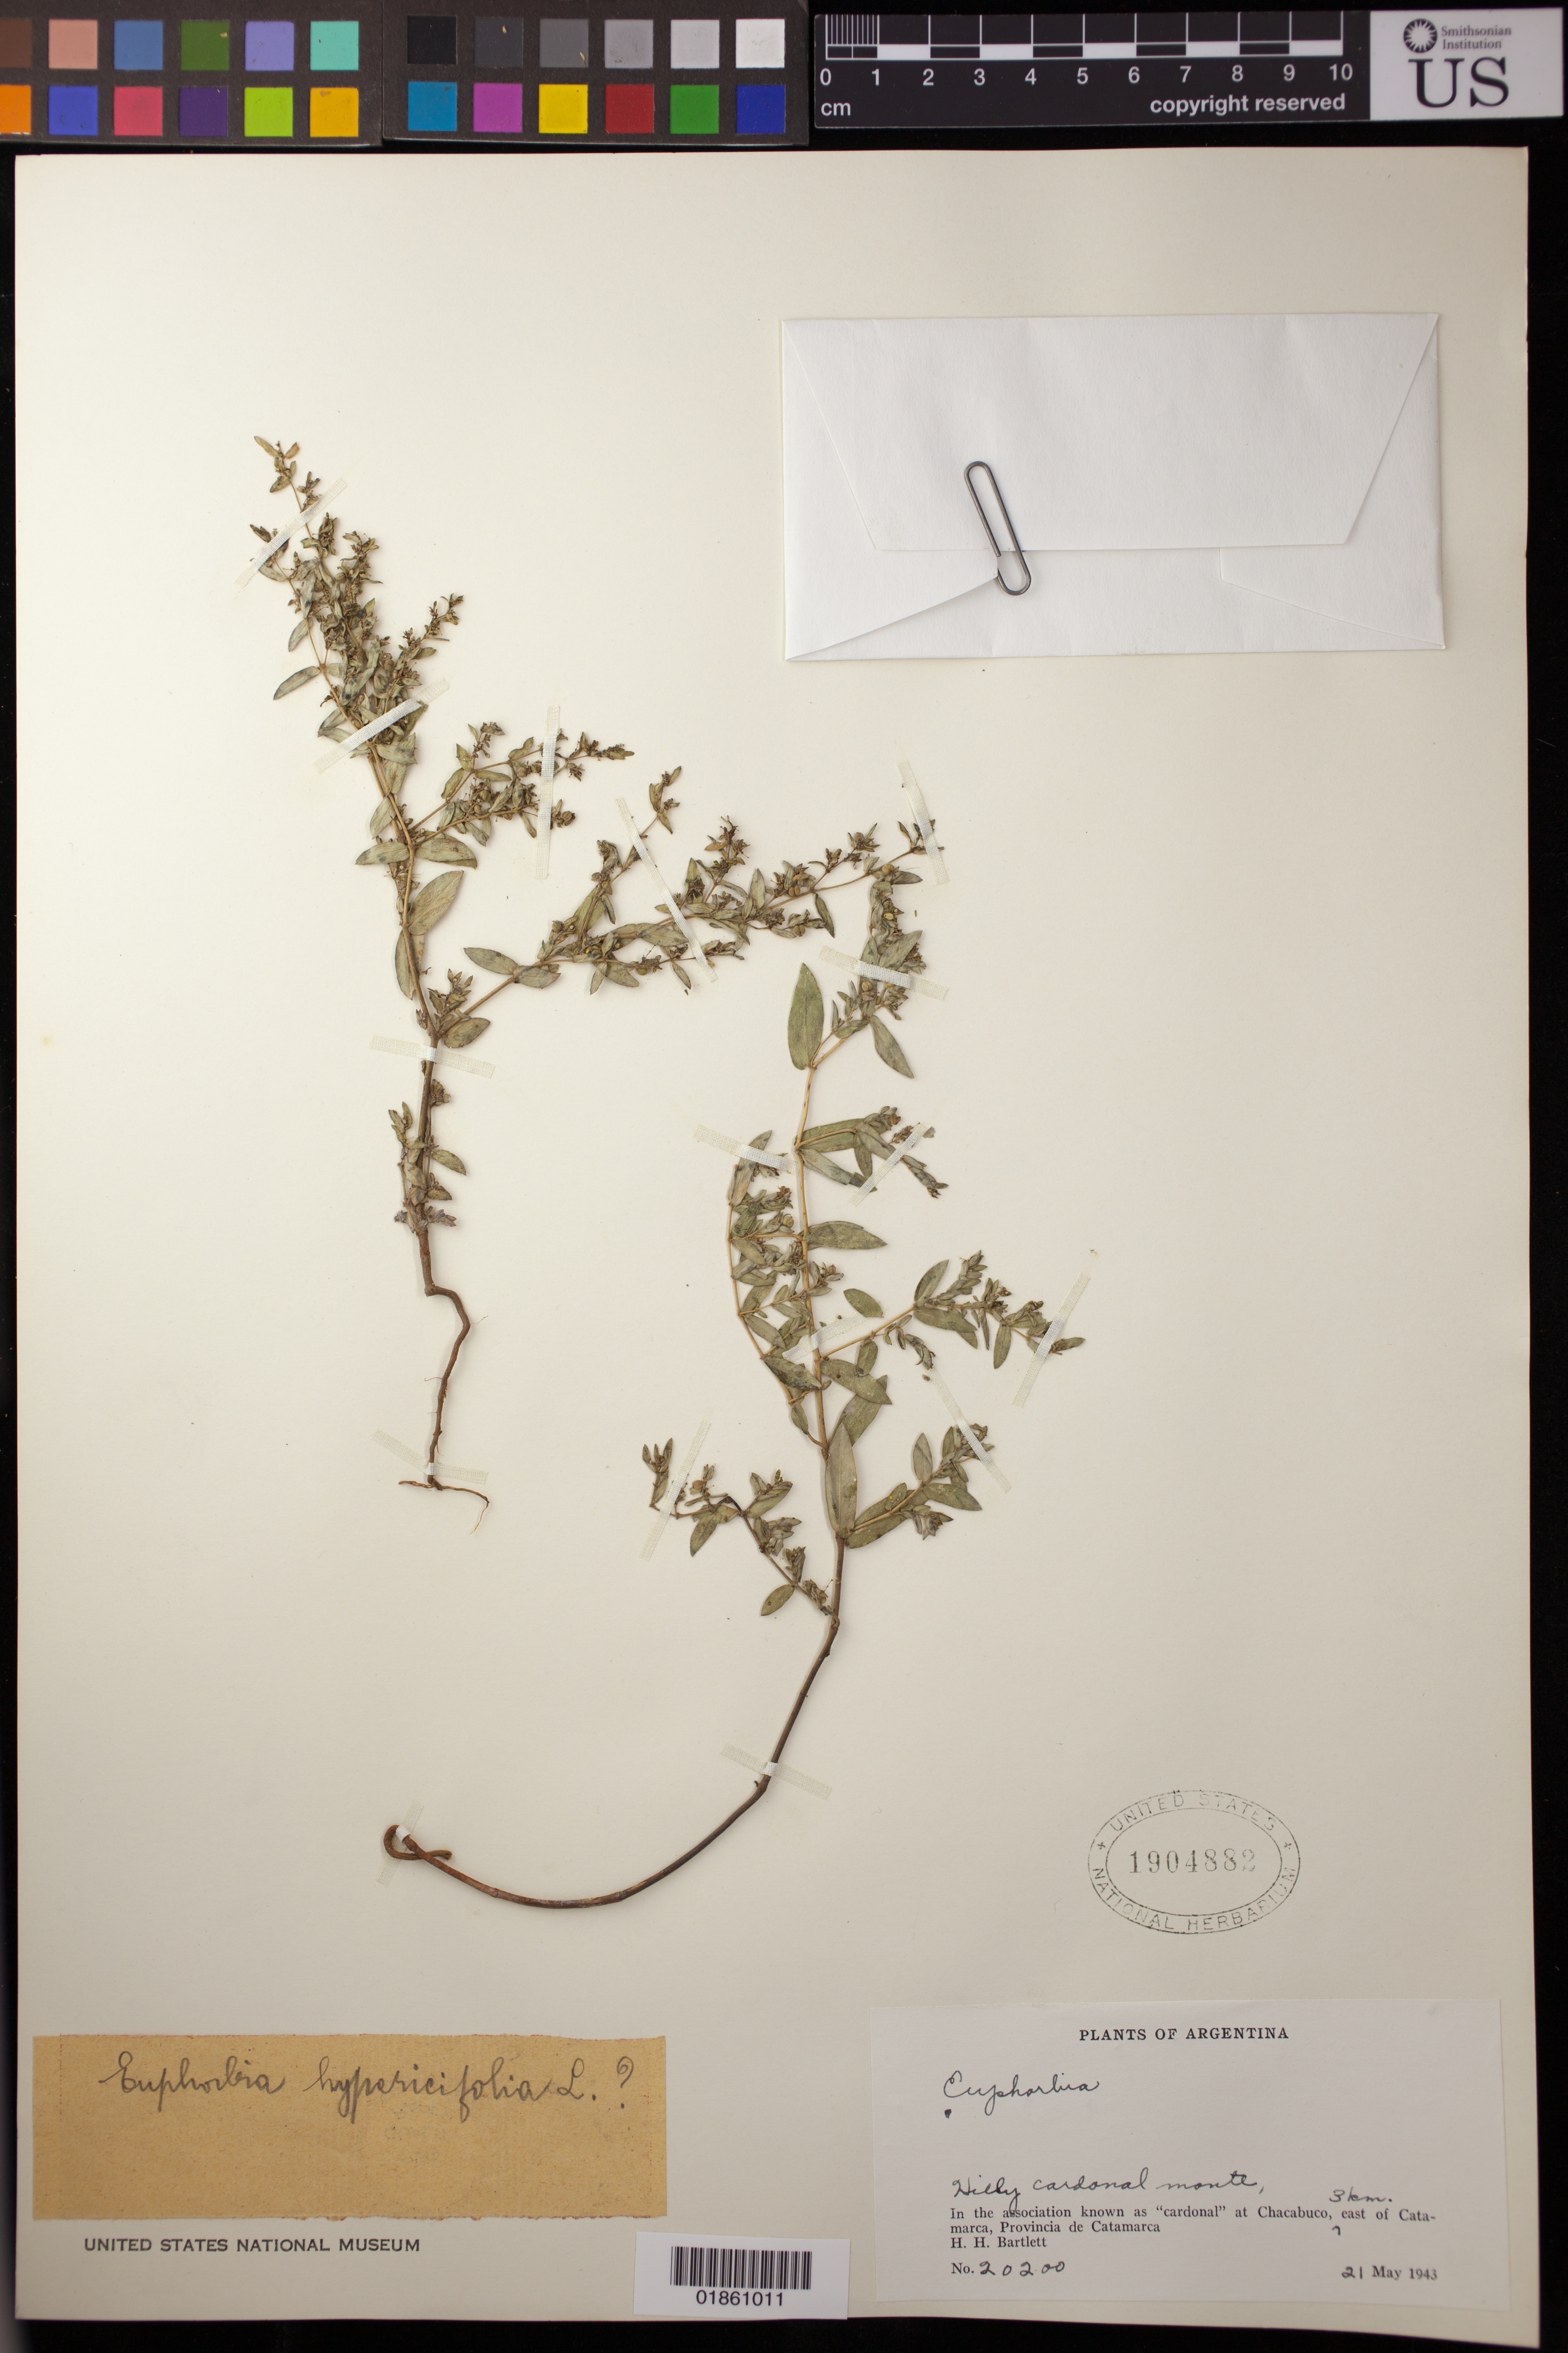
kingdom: Plantae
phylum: Tracheophyta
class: Magnoliopsida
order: Malpighiales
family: Euphorbiaceae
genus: Euphorbia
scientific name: Euphorbia hypericifolia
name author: L.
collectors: H. H. Bartlett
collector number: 20200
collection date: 1943-05-21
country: Argentina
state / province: Catamarca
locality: Chacabuco, 3 km. east of Catamarca.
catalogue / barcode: US 1904882